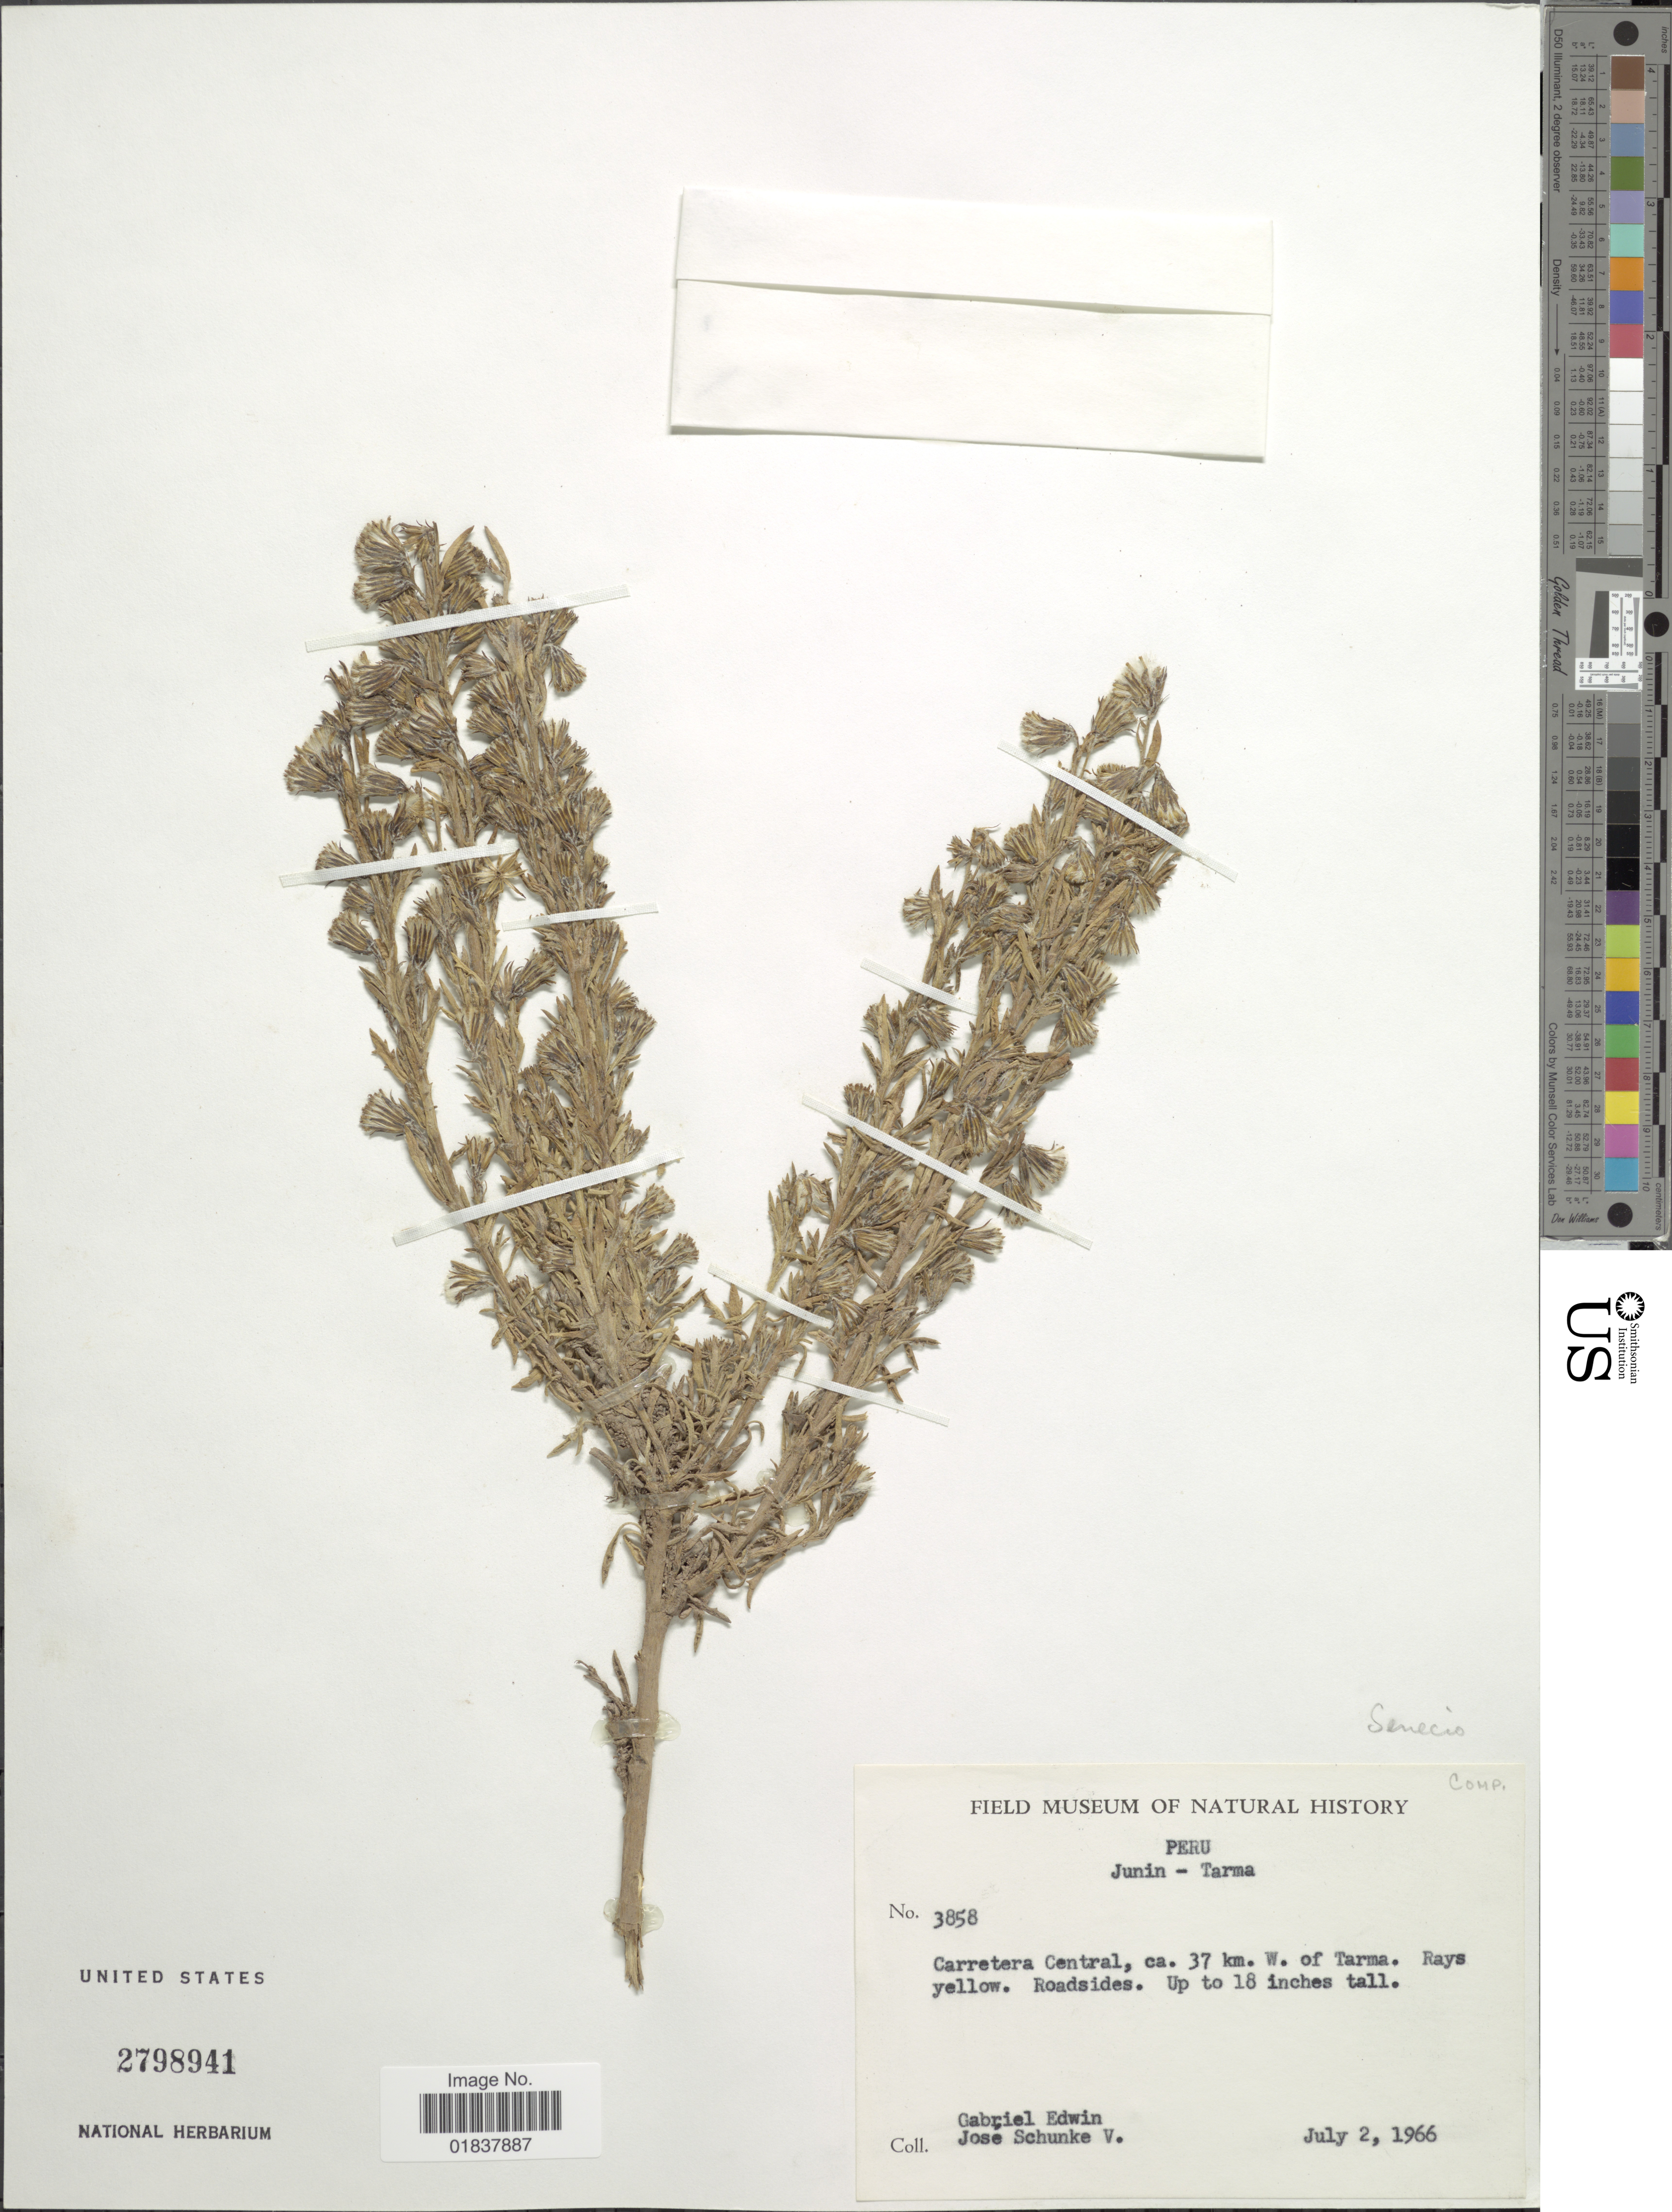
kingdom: Plantae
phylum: Tracheophyta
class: Magnoliopsida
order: Asterales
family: Asteraceae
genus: Senecio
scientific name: Senecio hebetatus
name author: Wedd.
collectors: G. Edwin & J. Schunke Vigo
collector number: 3858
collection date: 1966-07-02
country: Peru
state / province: Junín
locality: Junin-Tarma, Carretera Central, ca 37 km W of Tarma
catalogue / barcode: US 2798941